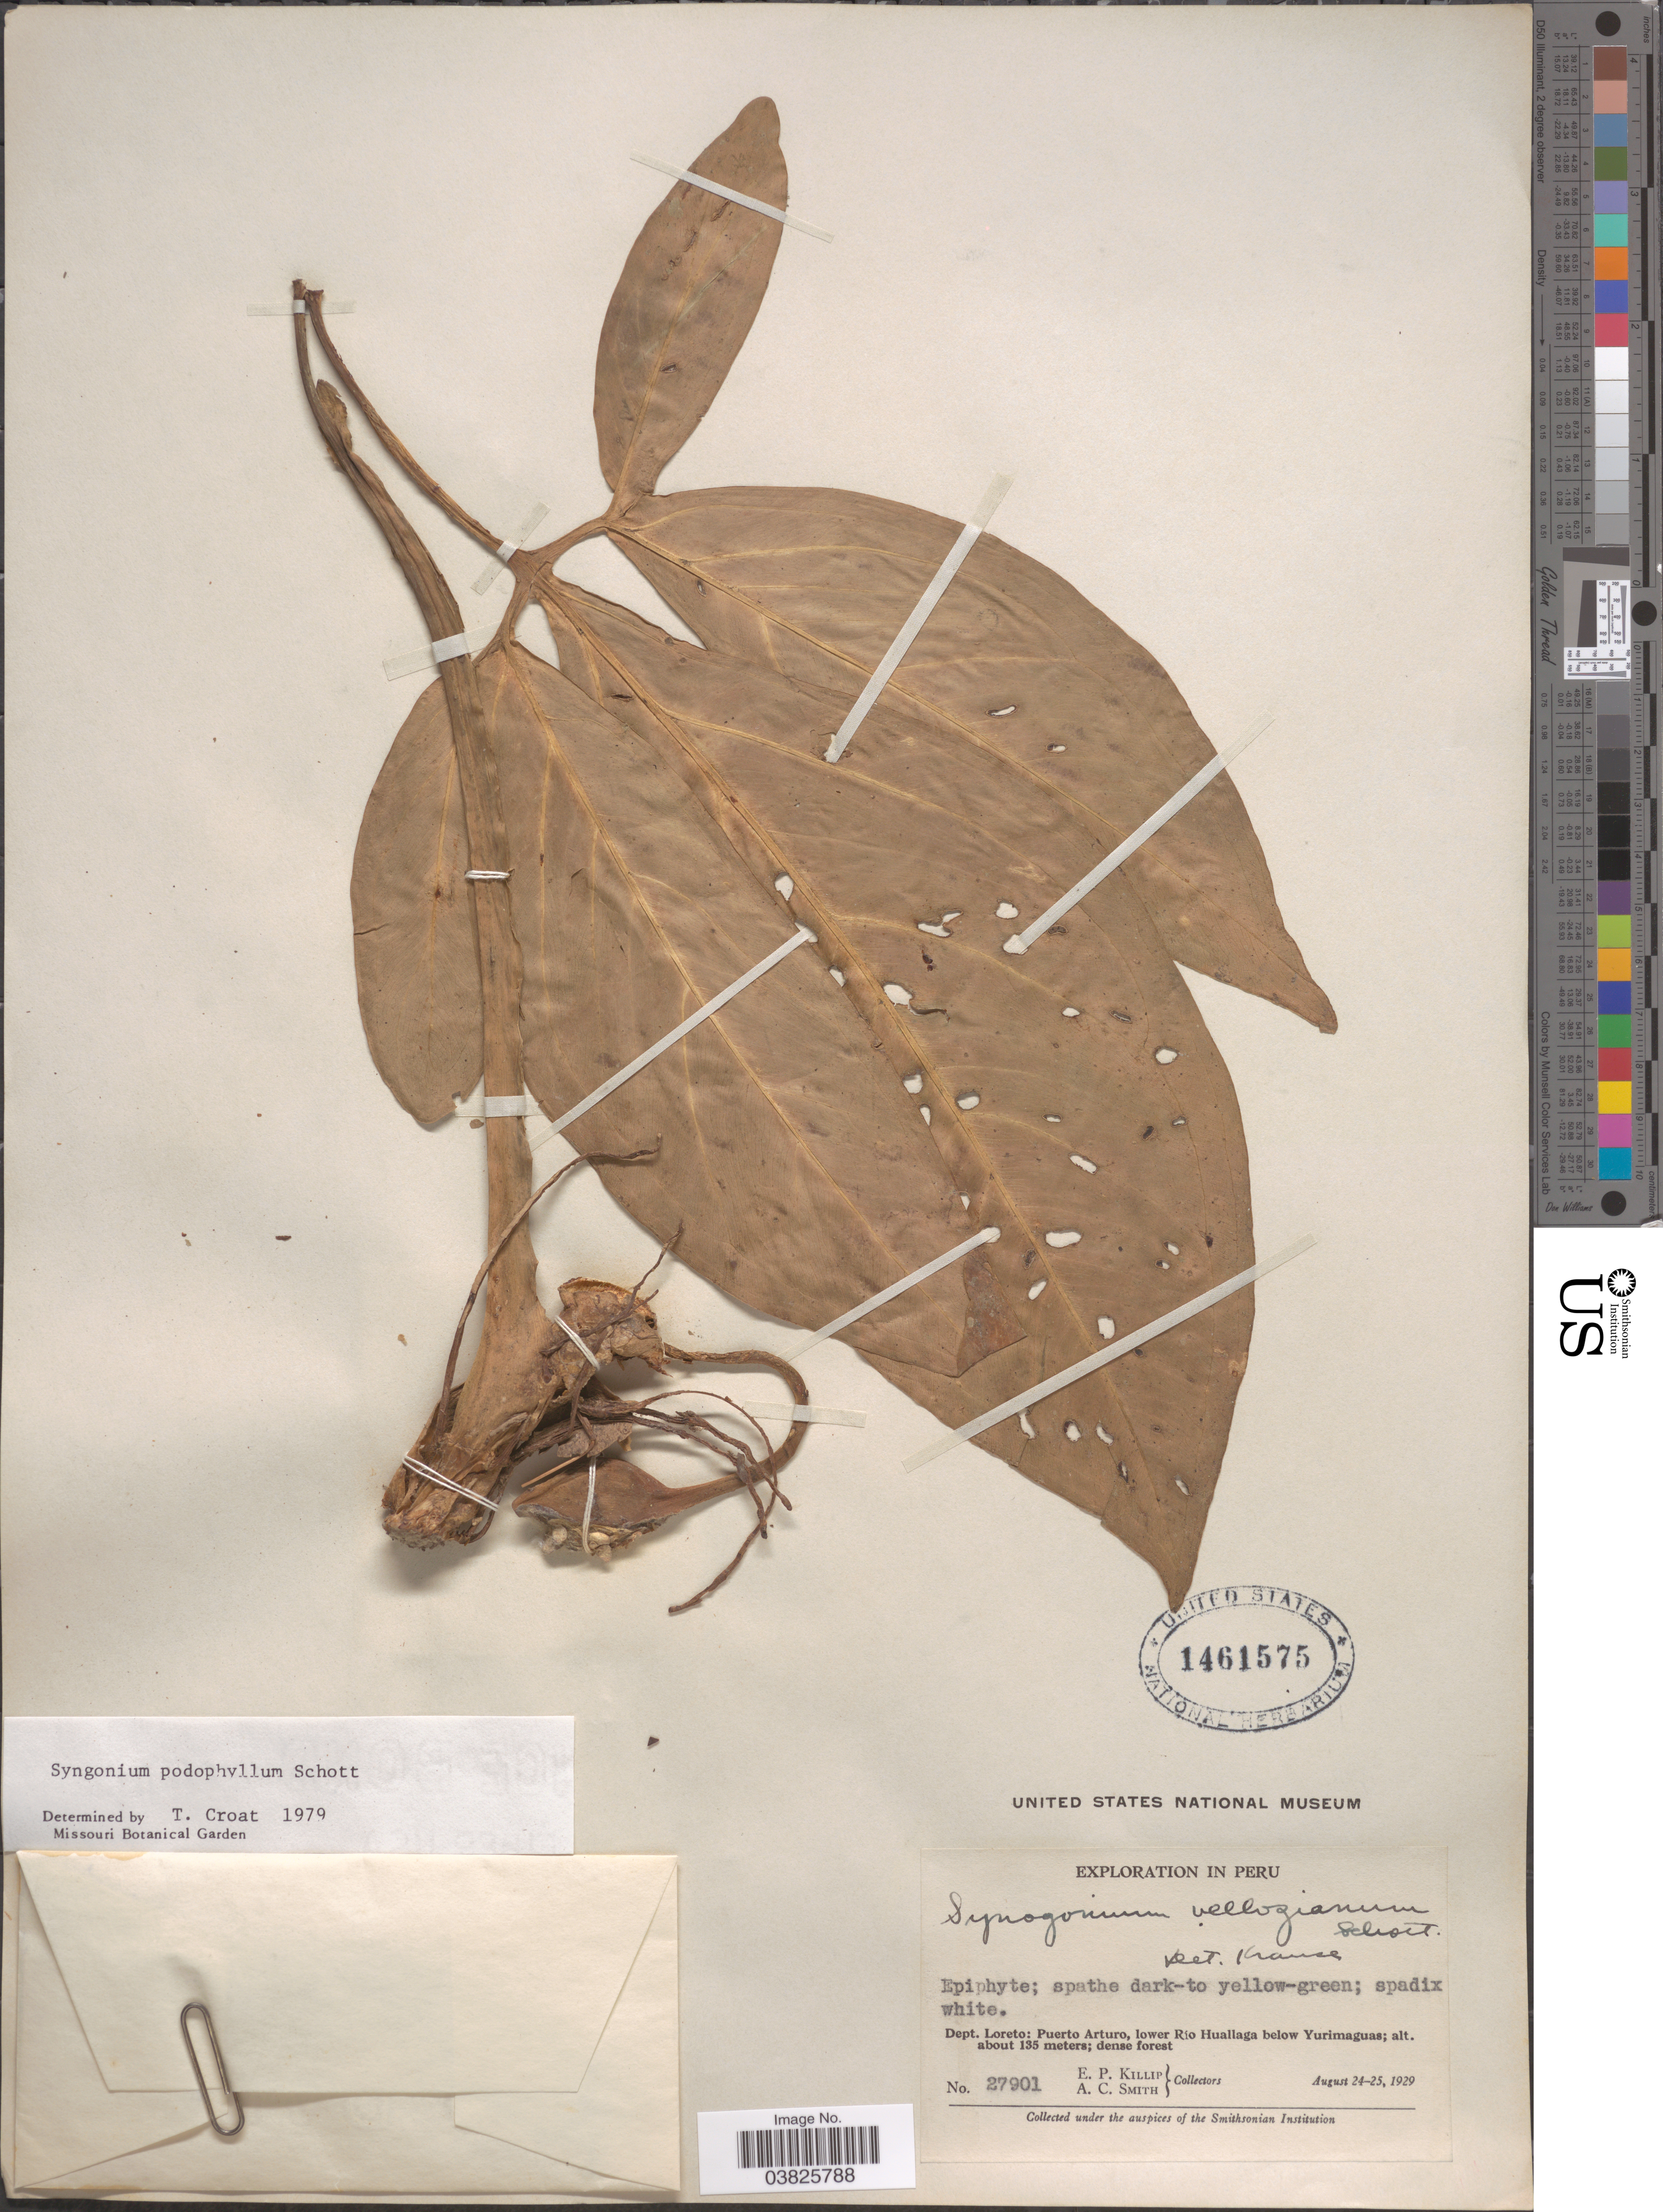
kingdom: Plantae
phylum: Tracheophyta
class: Liliopsida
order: Alismatales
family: Araceae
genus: Syngonium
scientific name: Syngonium podophyllum 'Lemon-Lime'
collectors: E. P. Killip & A. C. Smith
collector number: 27901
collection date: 1929-08-24/1929-08-25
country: Peru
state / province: Loreto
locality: Dept. Loreto: Puerto Arturo, lower Río Huallaga below Yurimaguas.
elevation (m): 135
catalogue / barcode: US 1461575